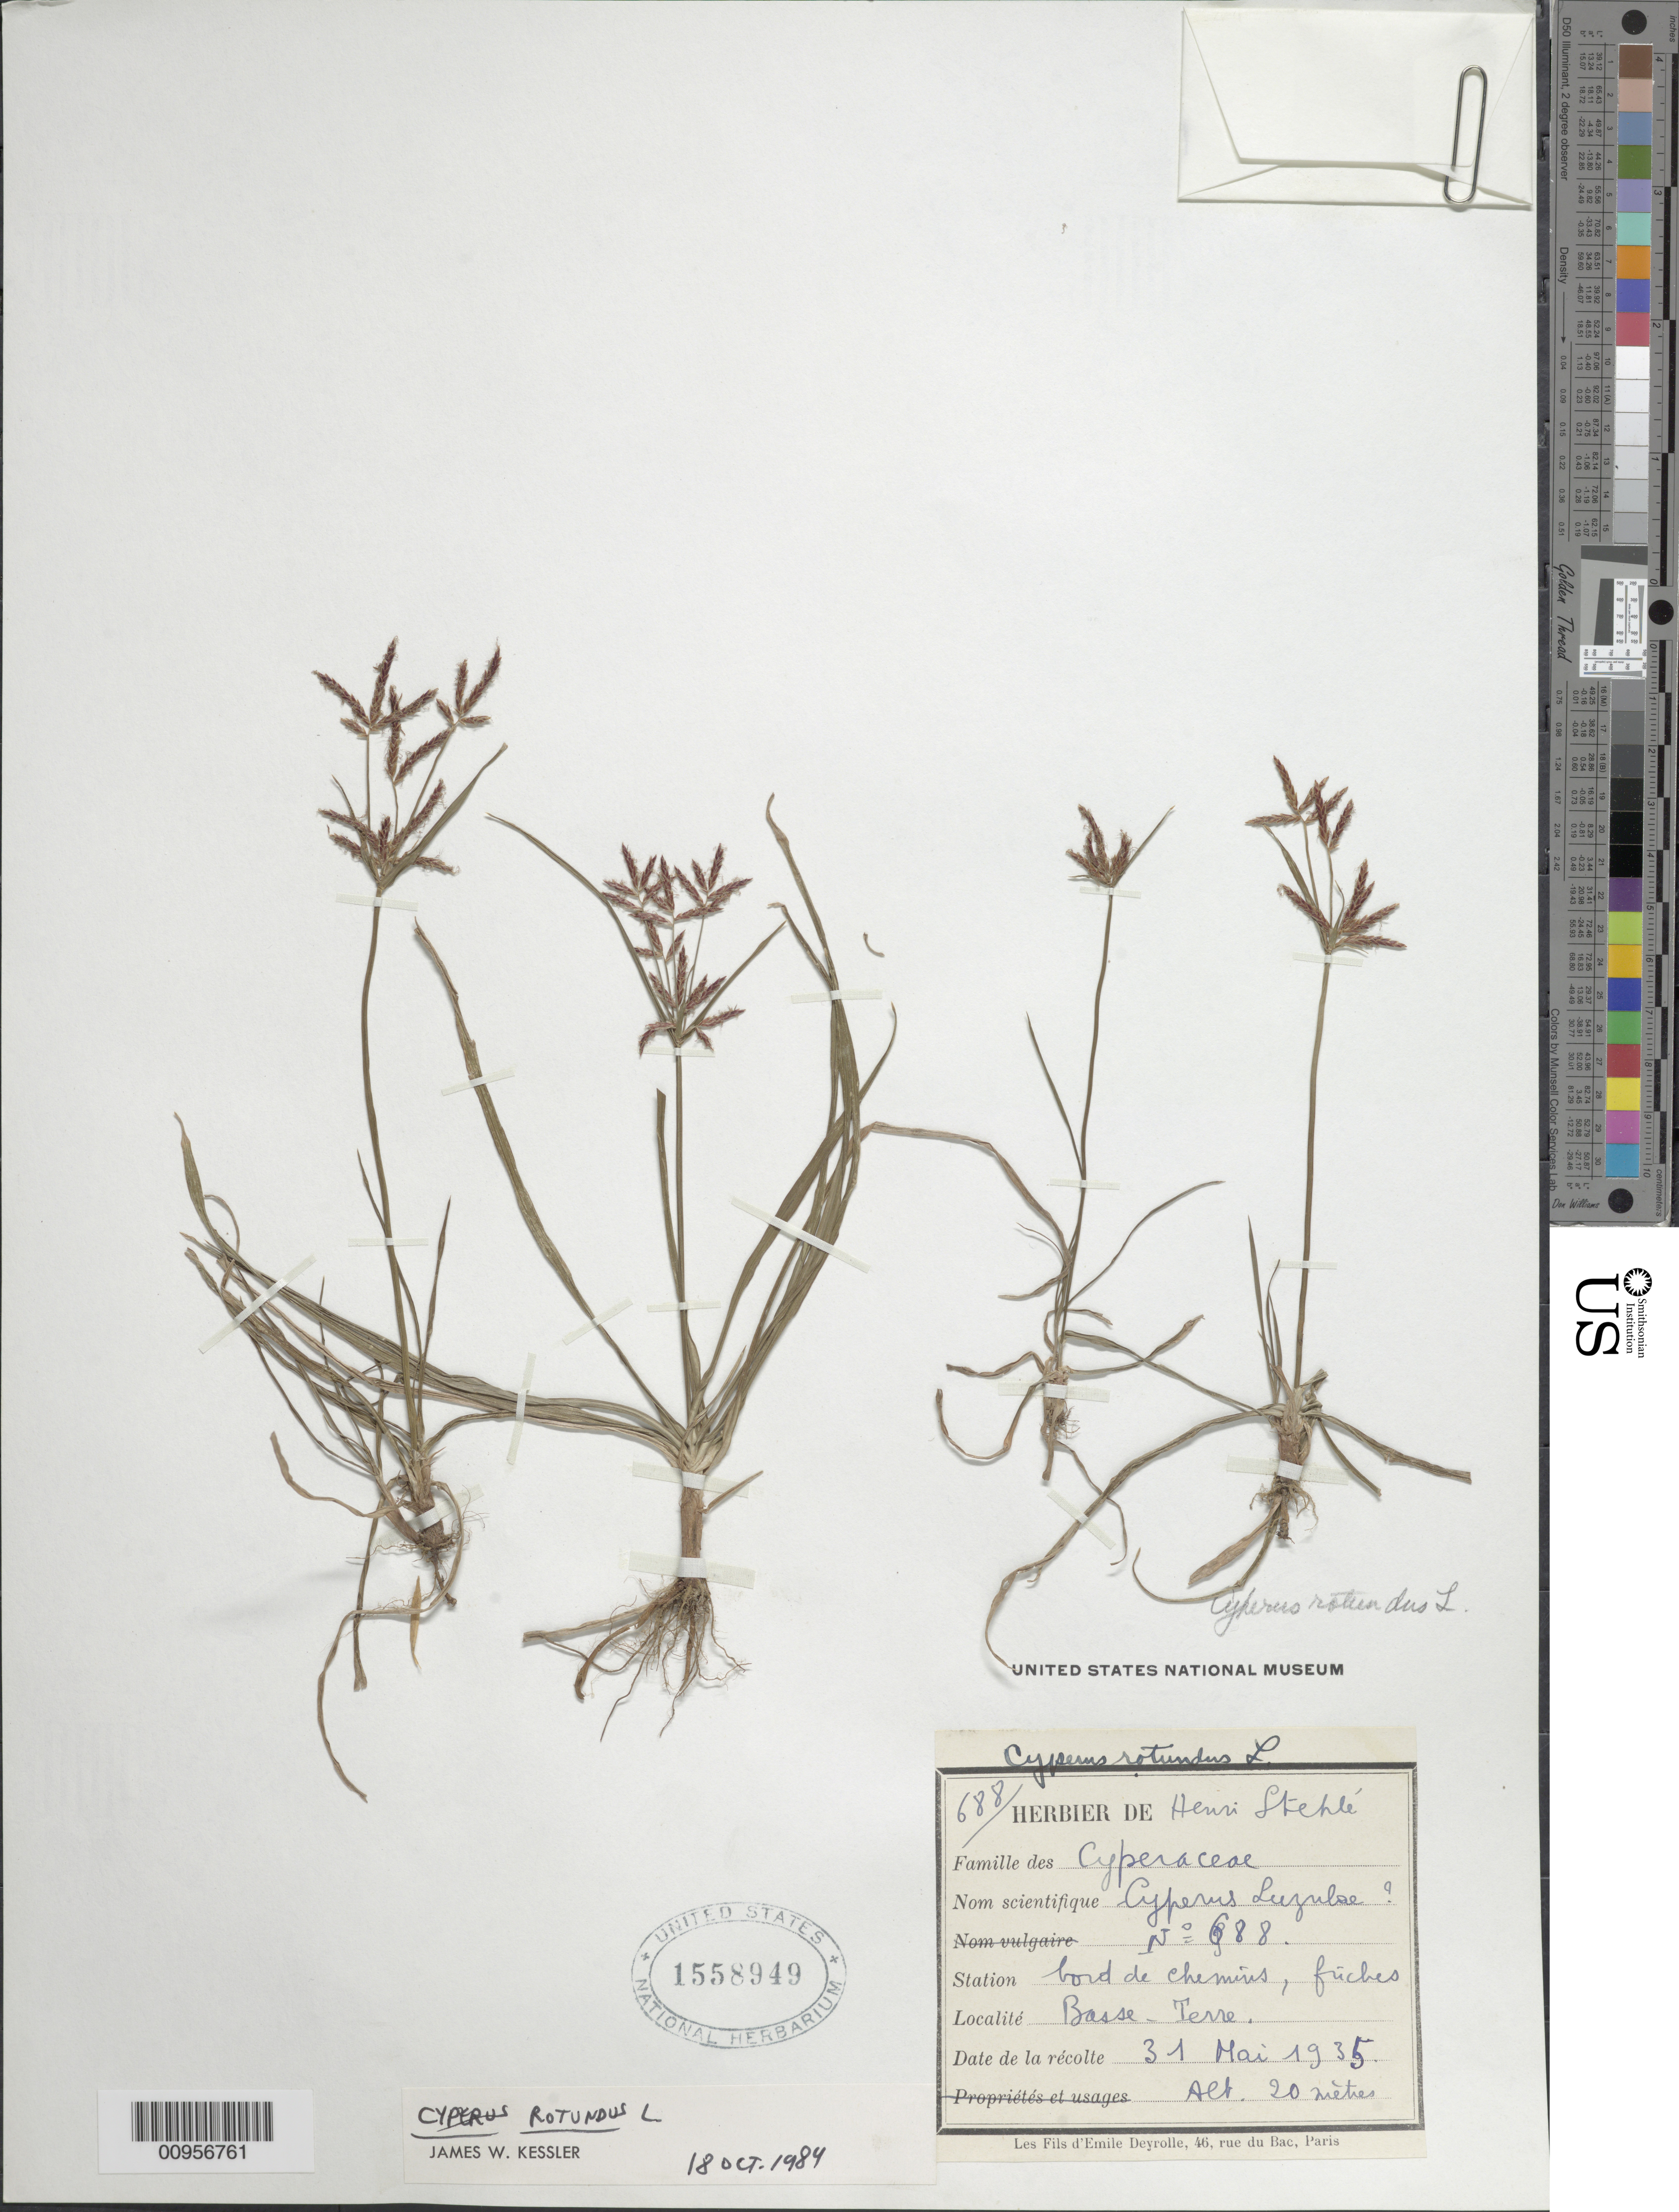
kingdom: Plantae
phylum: Tracheophyta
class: Liliopsida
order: Poales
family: Cyperaceae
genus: Cyperus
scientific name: Cyperus rotundus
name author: L.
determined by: Kessler, J. W.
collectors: H. Stehlé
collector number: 688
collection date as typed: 31 May 1935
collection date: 1935-05-31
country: Guadeloupe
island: Basse Terre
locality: Basse Terre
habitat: Bord de chemis, frïches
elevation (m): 20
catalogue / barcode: US 1558949